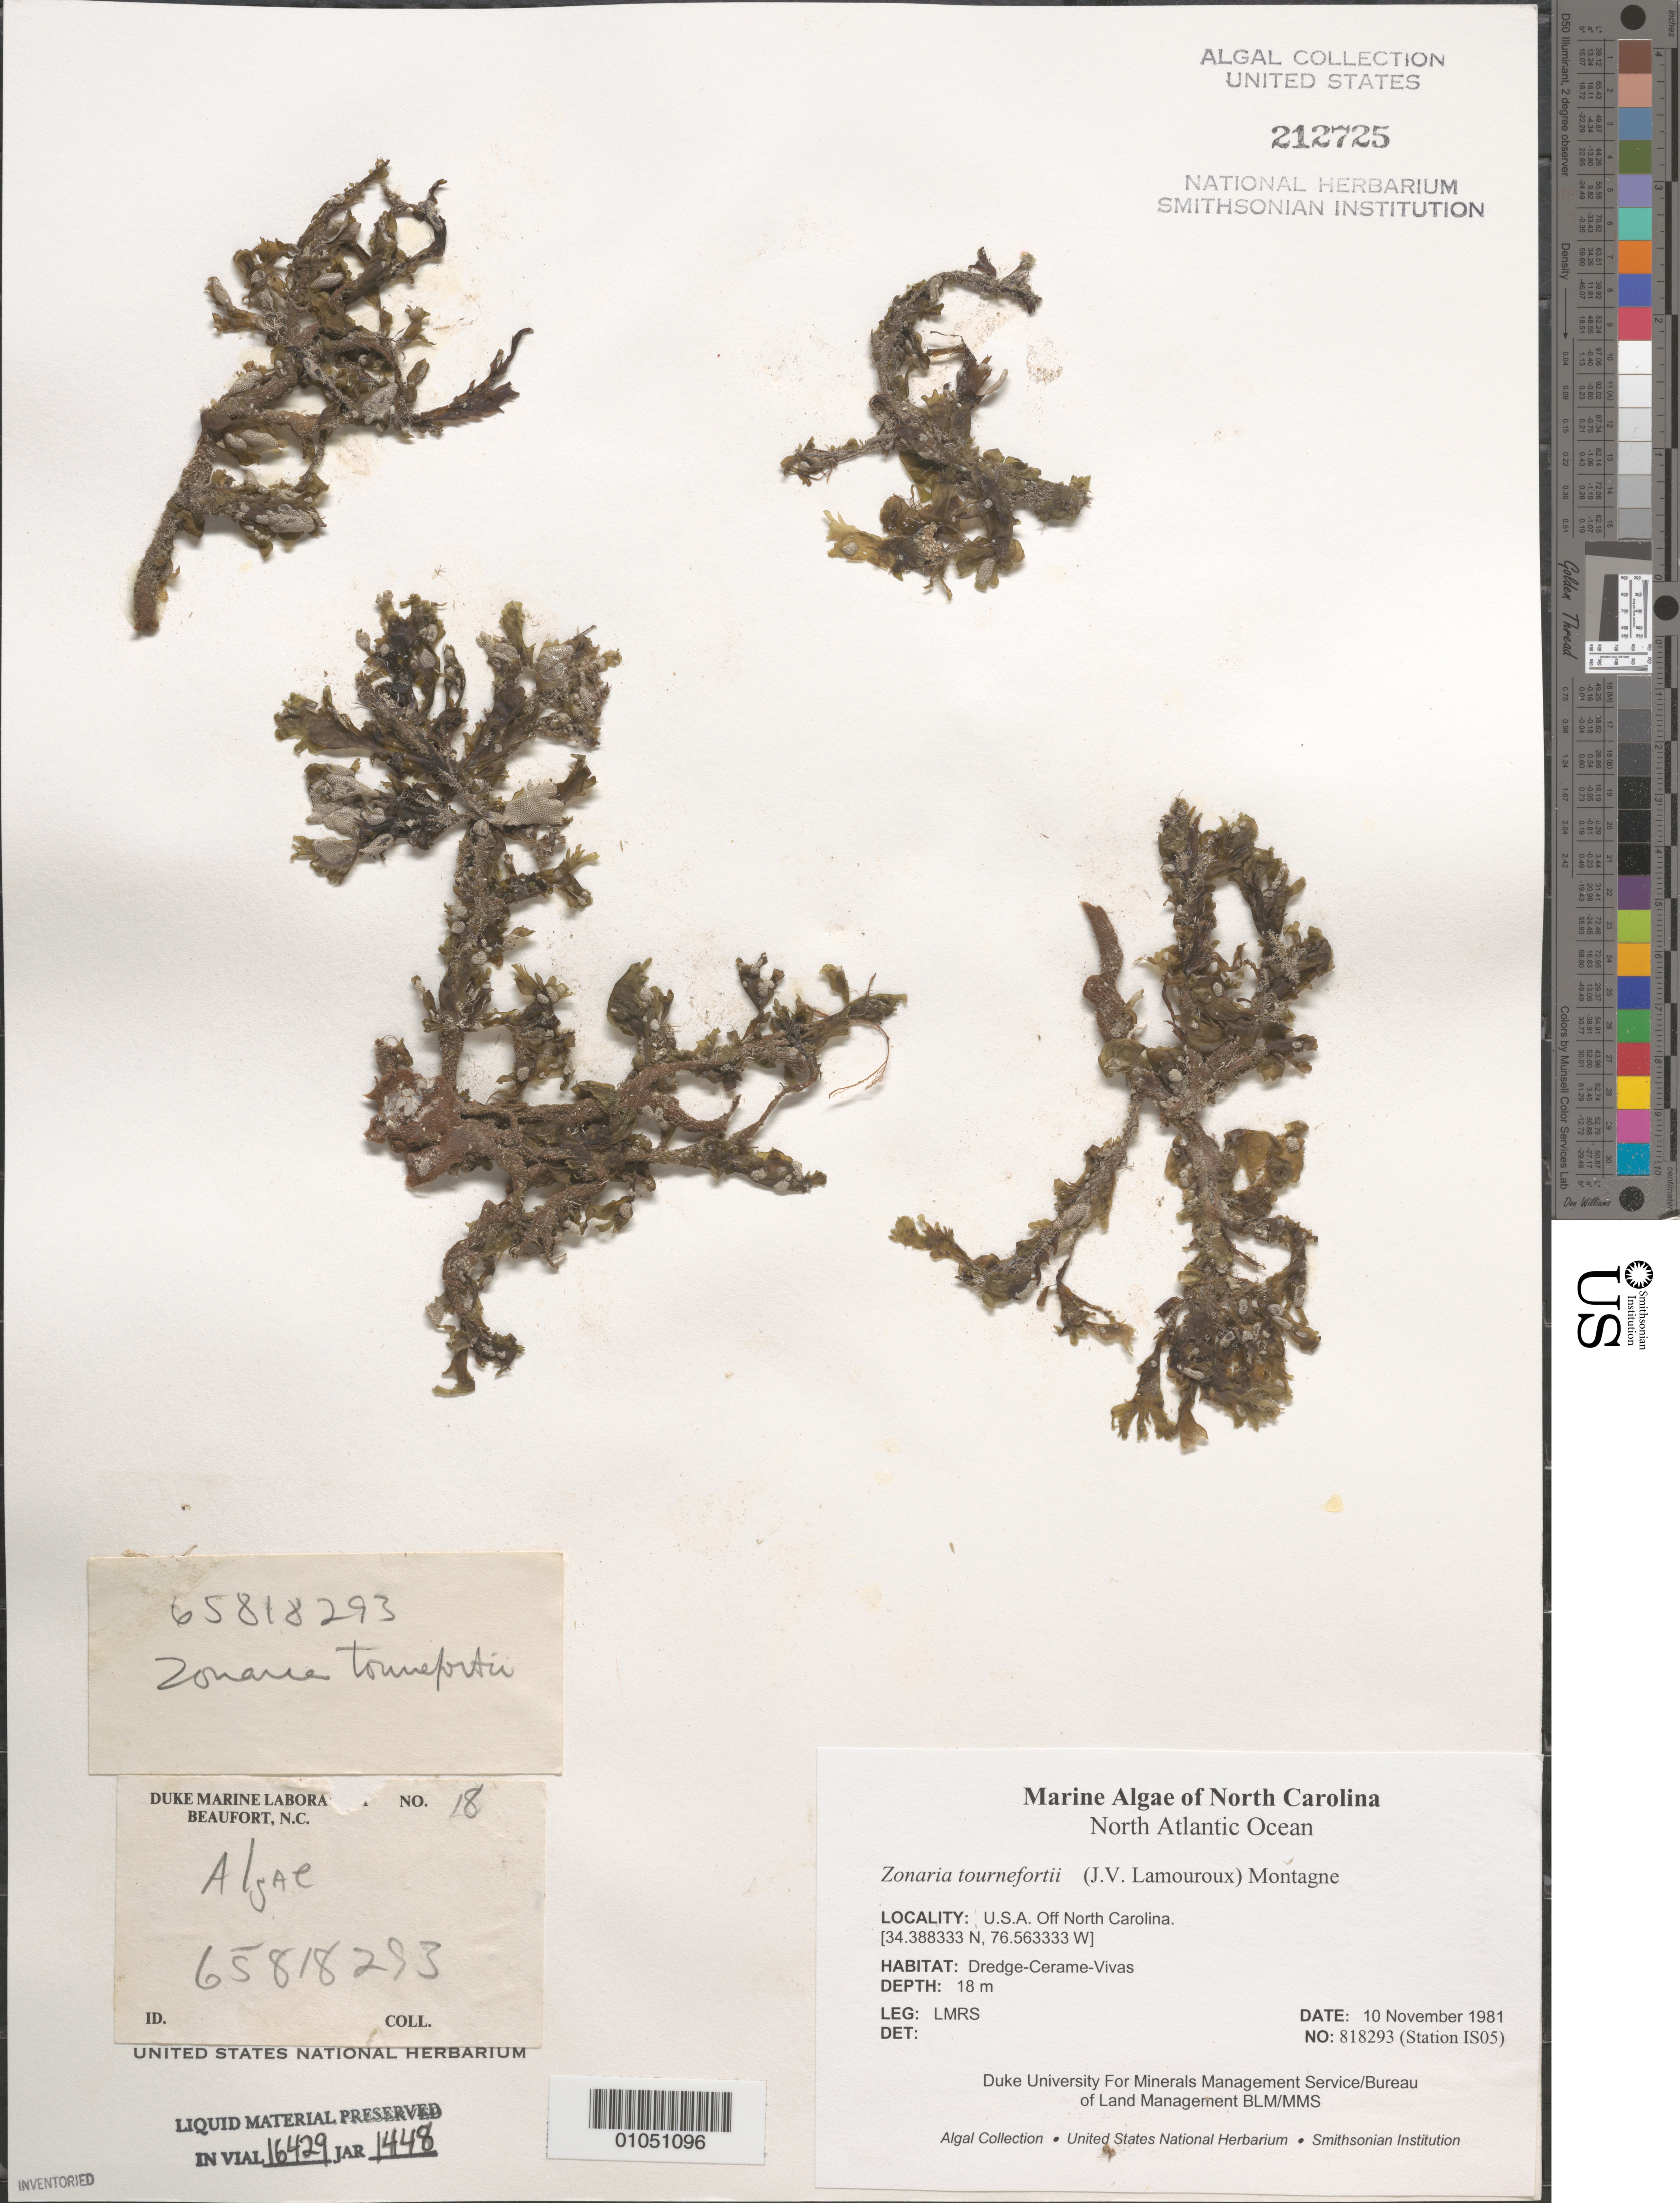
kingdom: Chromista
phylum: Ochrophyta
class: Phaeophyceae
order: Dictyotales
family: Dictyotaceae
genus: Zonaria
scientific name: Zonaria tournefortii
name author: (J.V.Lamouroux) Mont.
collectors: LMRS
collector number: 818293 (Station IS05)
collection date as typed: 10 Nov 1981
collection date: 1981-11-10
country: United States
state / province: North Carolina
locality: North Atlantic Ocean off North Carolina coast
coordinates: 34.388333 N, 76.563333 W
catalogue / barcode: US 212725